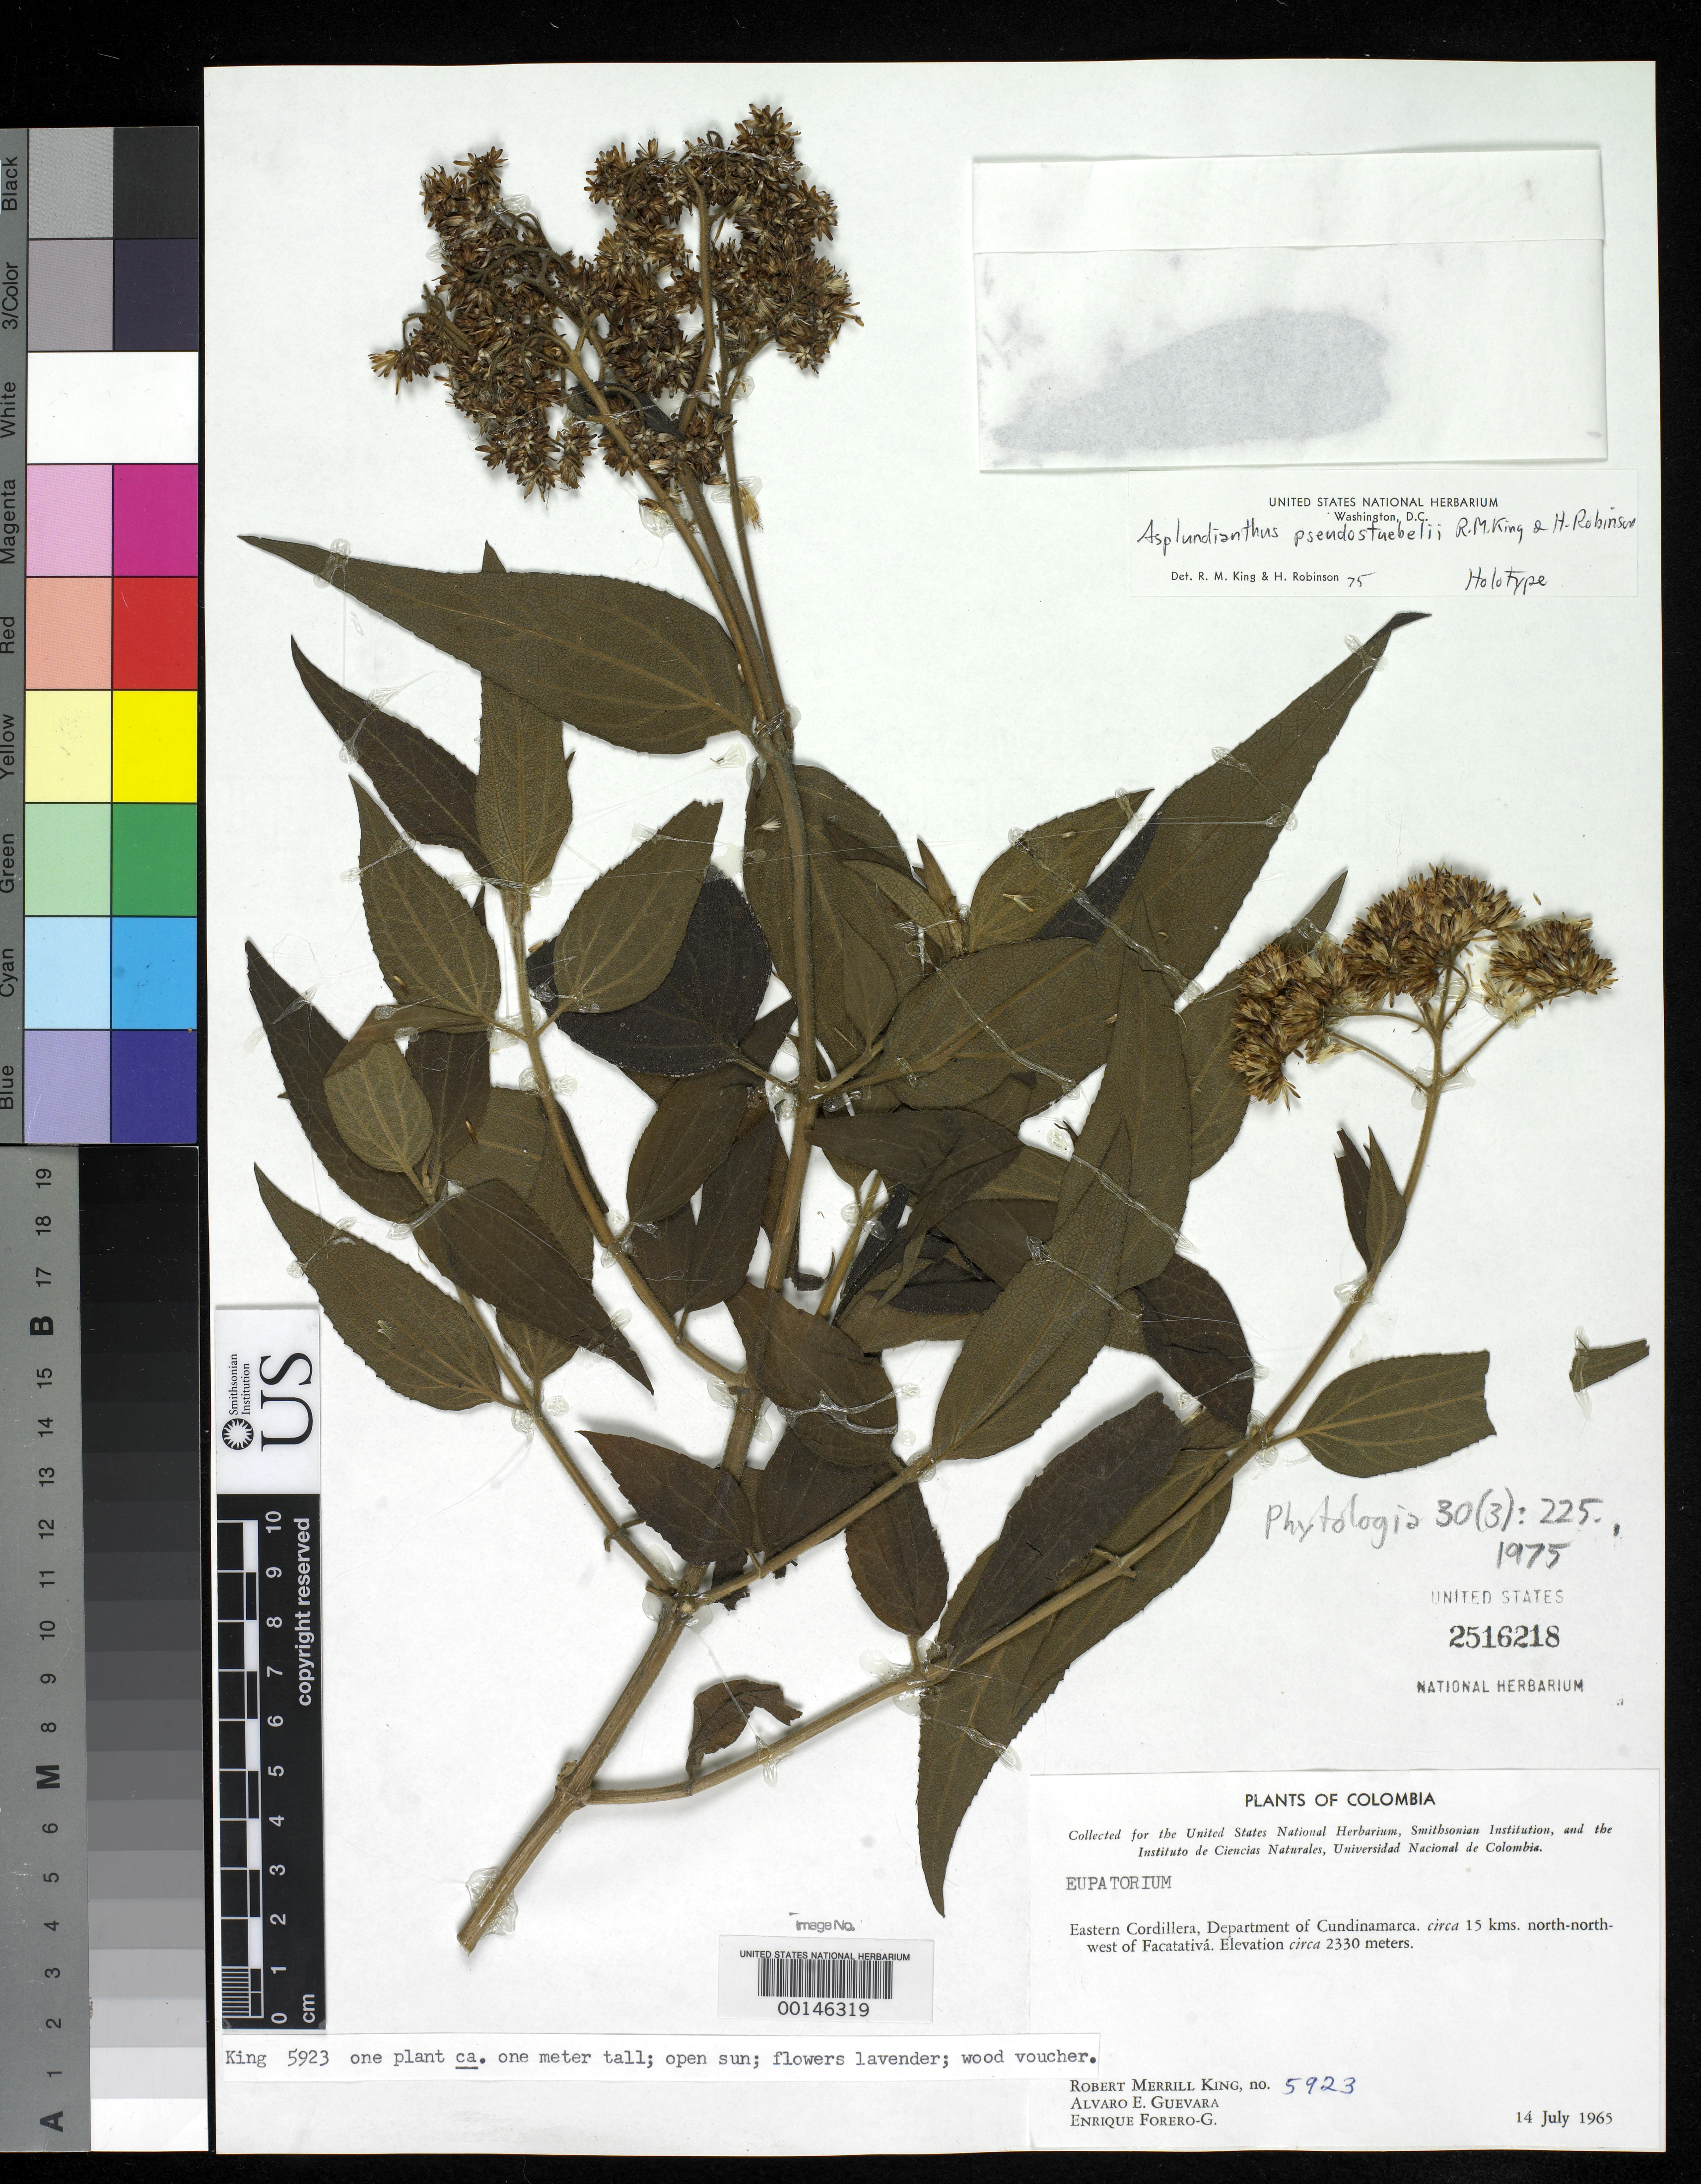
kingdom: Plantae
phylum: Tracheophyta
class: Magnoliopsida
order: Asterales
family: Asteraceae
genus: Asplundianthus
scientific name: Asplundianthus pseudostuebelii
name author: R.M. King & H. Rob.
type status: Holotype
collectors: R. M. King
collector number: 5923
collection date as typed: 14 Jul 1965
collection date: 1965-07-14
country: Colombia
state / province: Cundinamarca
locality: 15 km. NNW of Facatativa.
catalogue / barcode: US 2516218